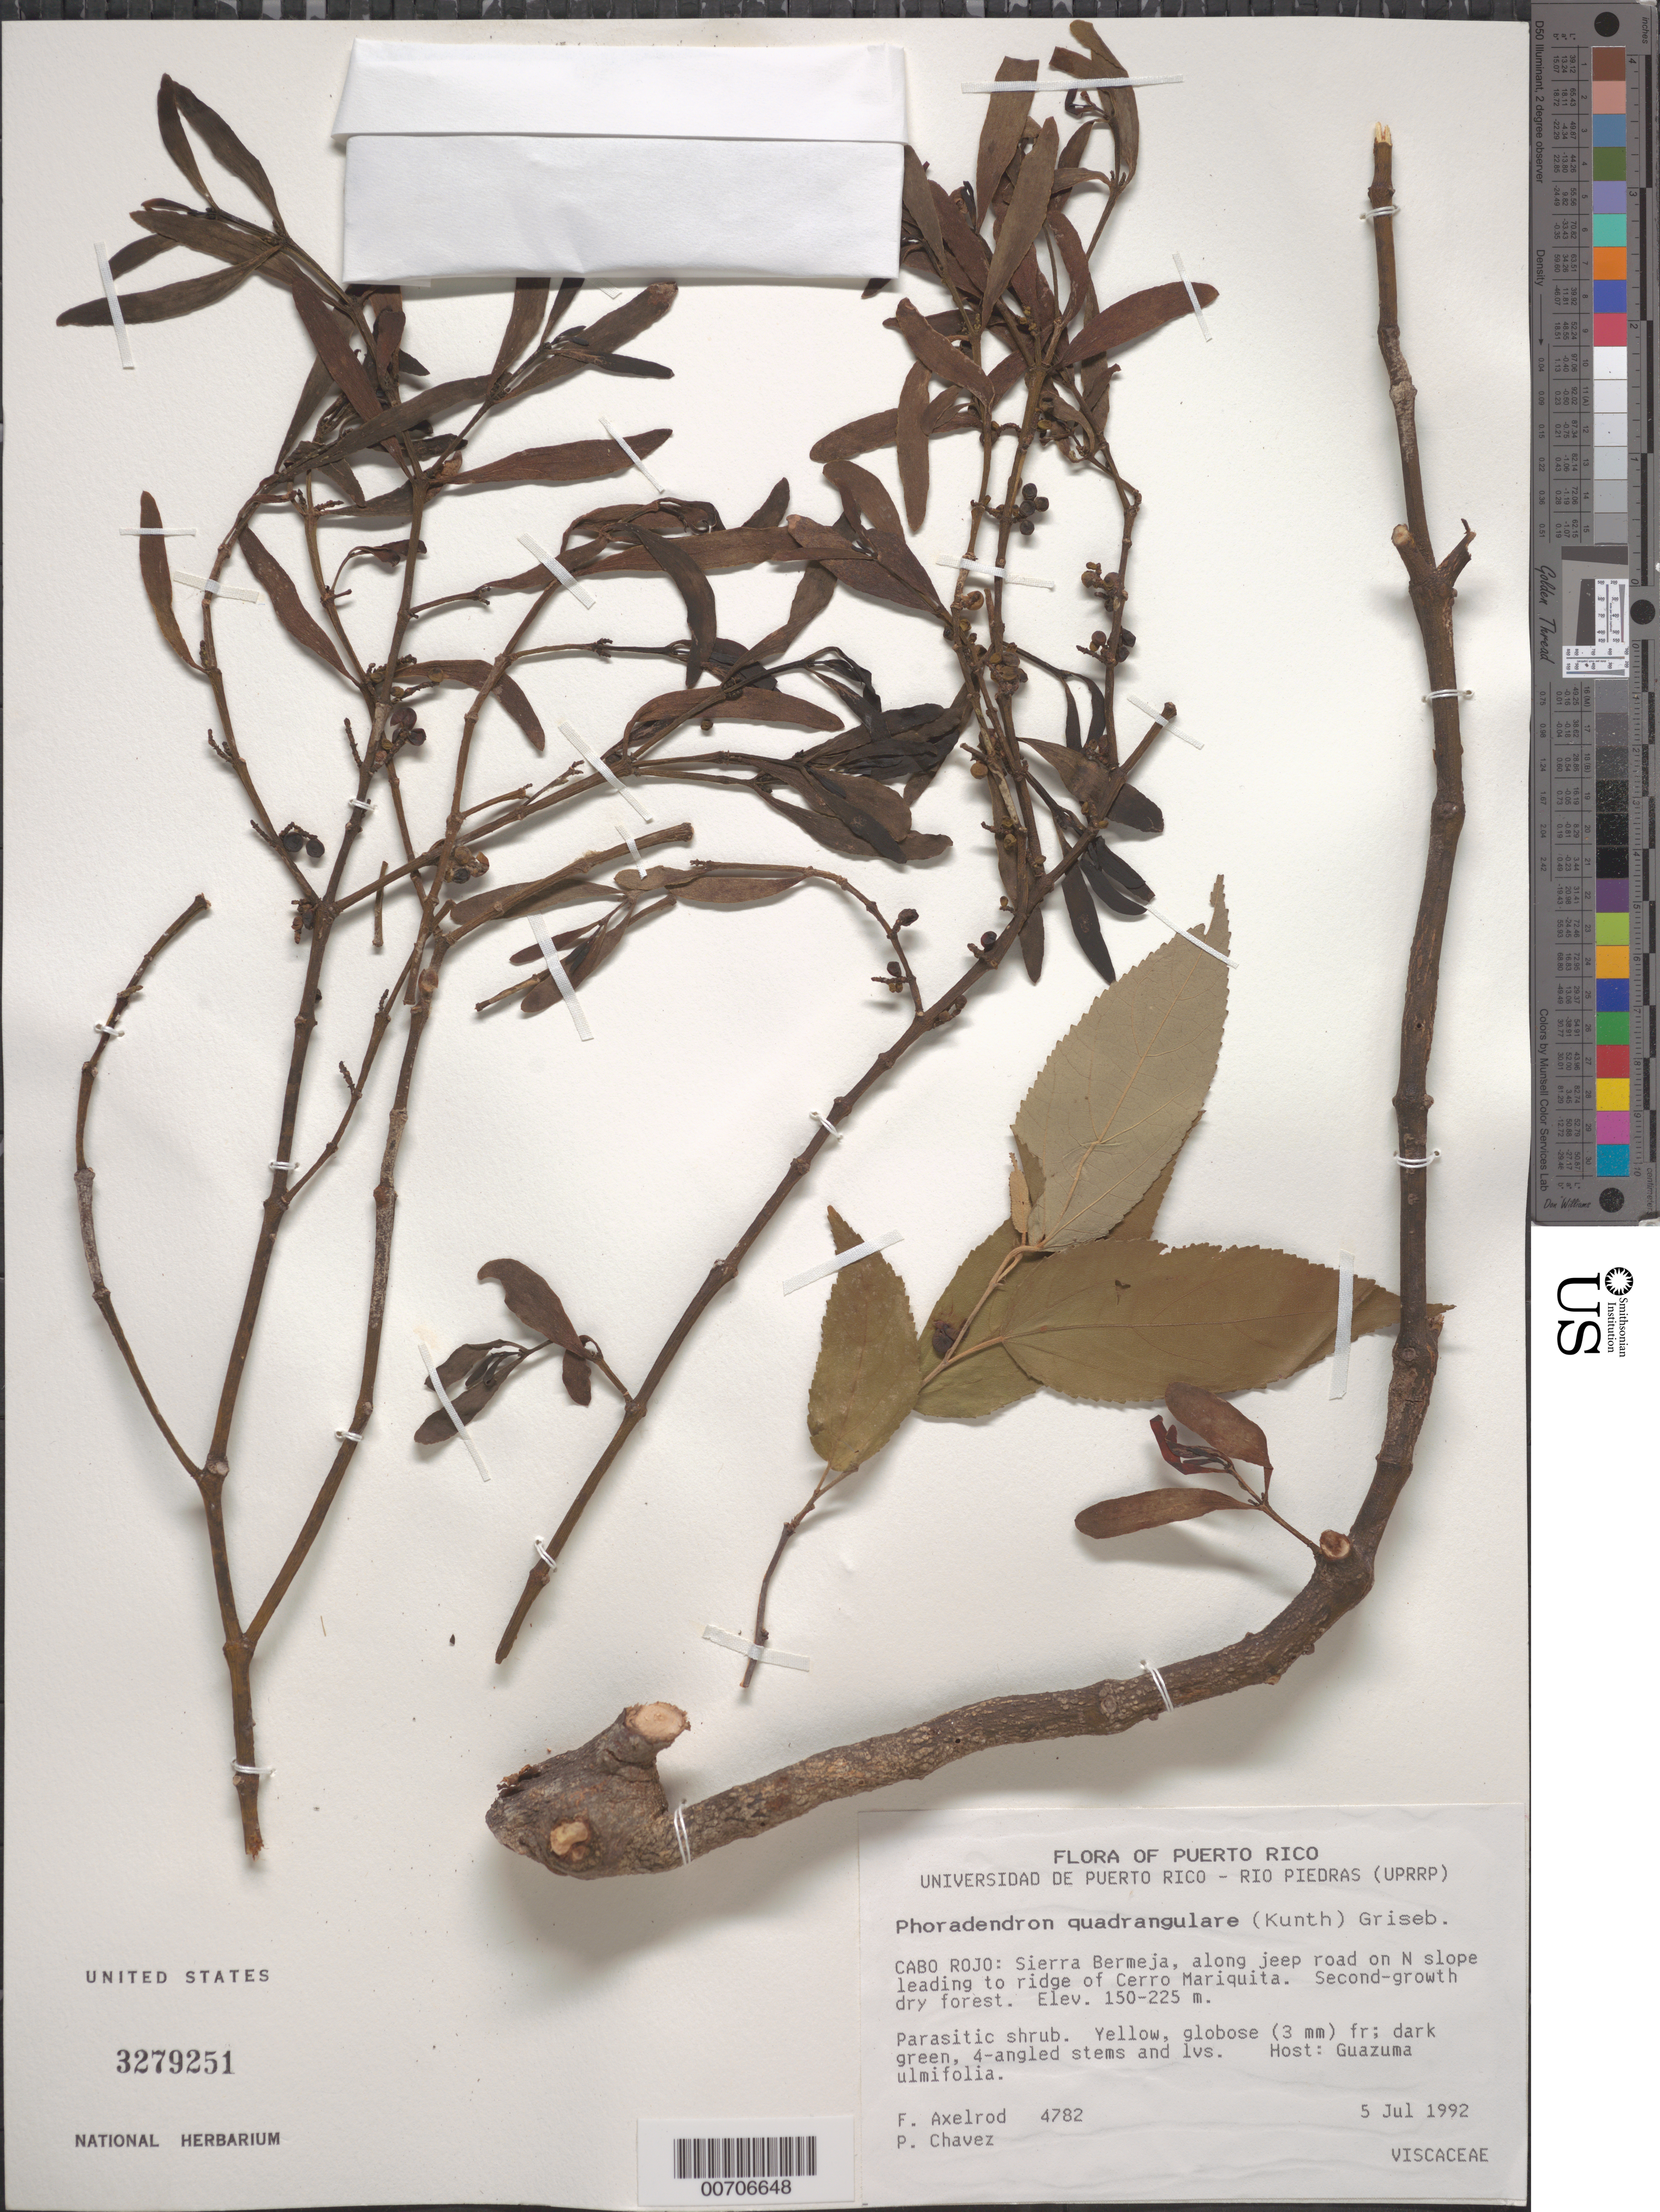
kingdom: Plantae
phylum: Tracheophyta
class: Magnoliopsida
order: Santalales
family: Viscaceae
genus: Phoradendron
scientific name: Phoradendron quadrangulare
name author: (Kunth) Griseb.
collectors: F. S. Axelrod & P. Chavez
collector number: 4782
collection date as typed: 05 Jul 1992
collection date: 1992-07-05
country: Puerto Rico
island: Greater Antilles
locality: Cabo-Rojo: Sierra Bermeja, along jeep road on N slope leading to ridge of Cerro Mariquita.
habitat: Second-growth dry forest; on Guazuma ulmifolia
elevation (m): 150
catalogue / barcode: US 3279251